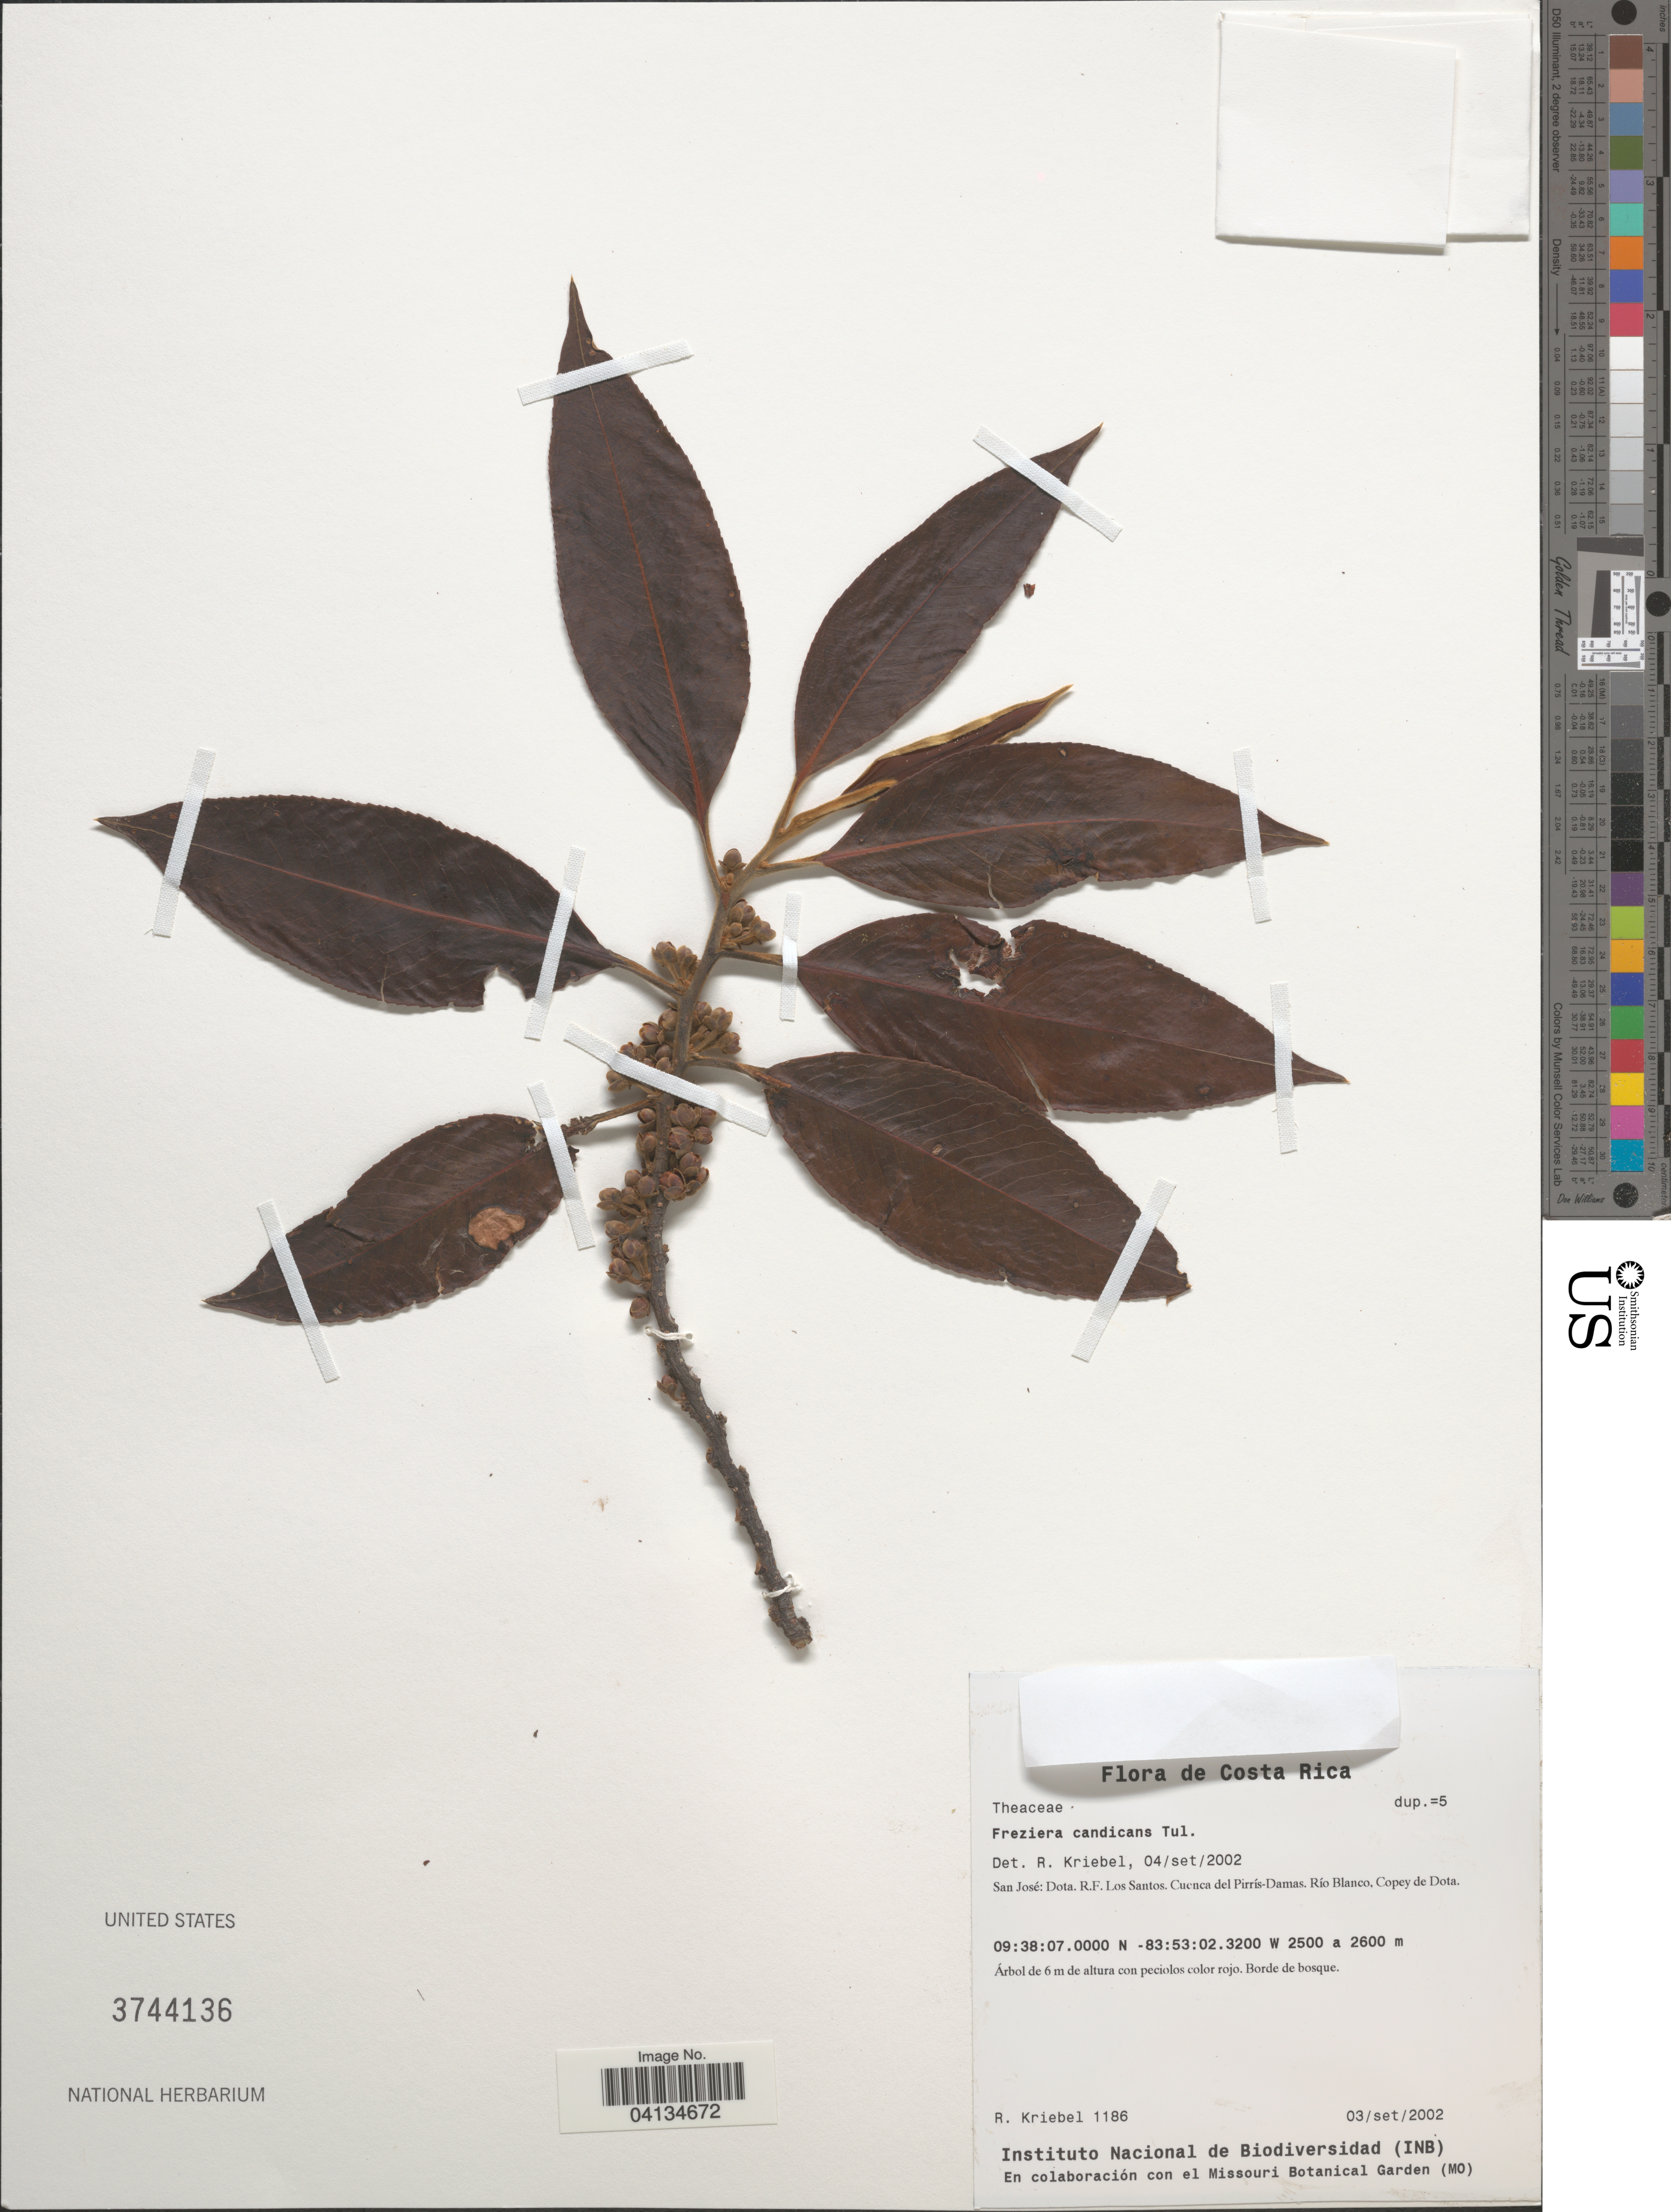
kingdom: Plantae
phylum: Tracheophyta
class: Magnoliopsida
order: Ericales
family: Pentaphylacaceae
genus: Freziera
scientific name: Freziera candicans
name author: Tul.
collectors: R. Kriebel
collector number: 1186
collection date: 2002-09-03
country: Costa Rica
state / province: San José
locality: Dota. R.F. Los Santos. Cuenca del Pirrís-Damas. Río Blanco, Copey de Dota.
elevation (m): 2500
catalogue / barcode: US 3744136